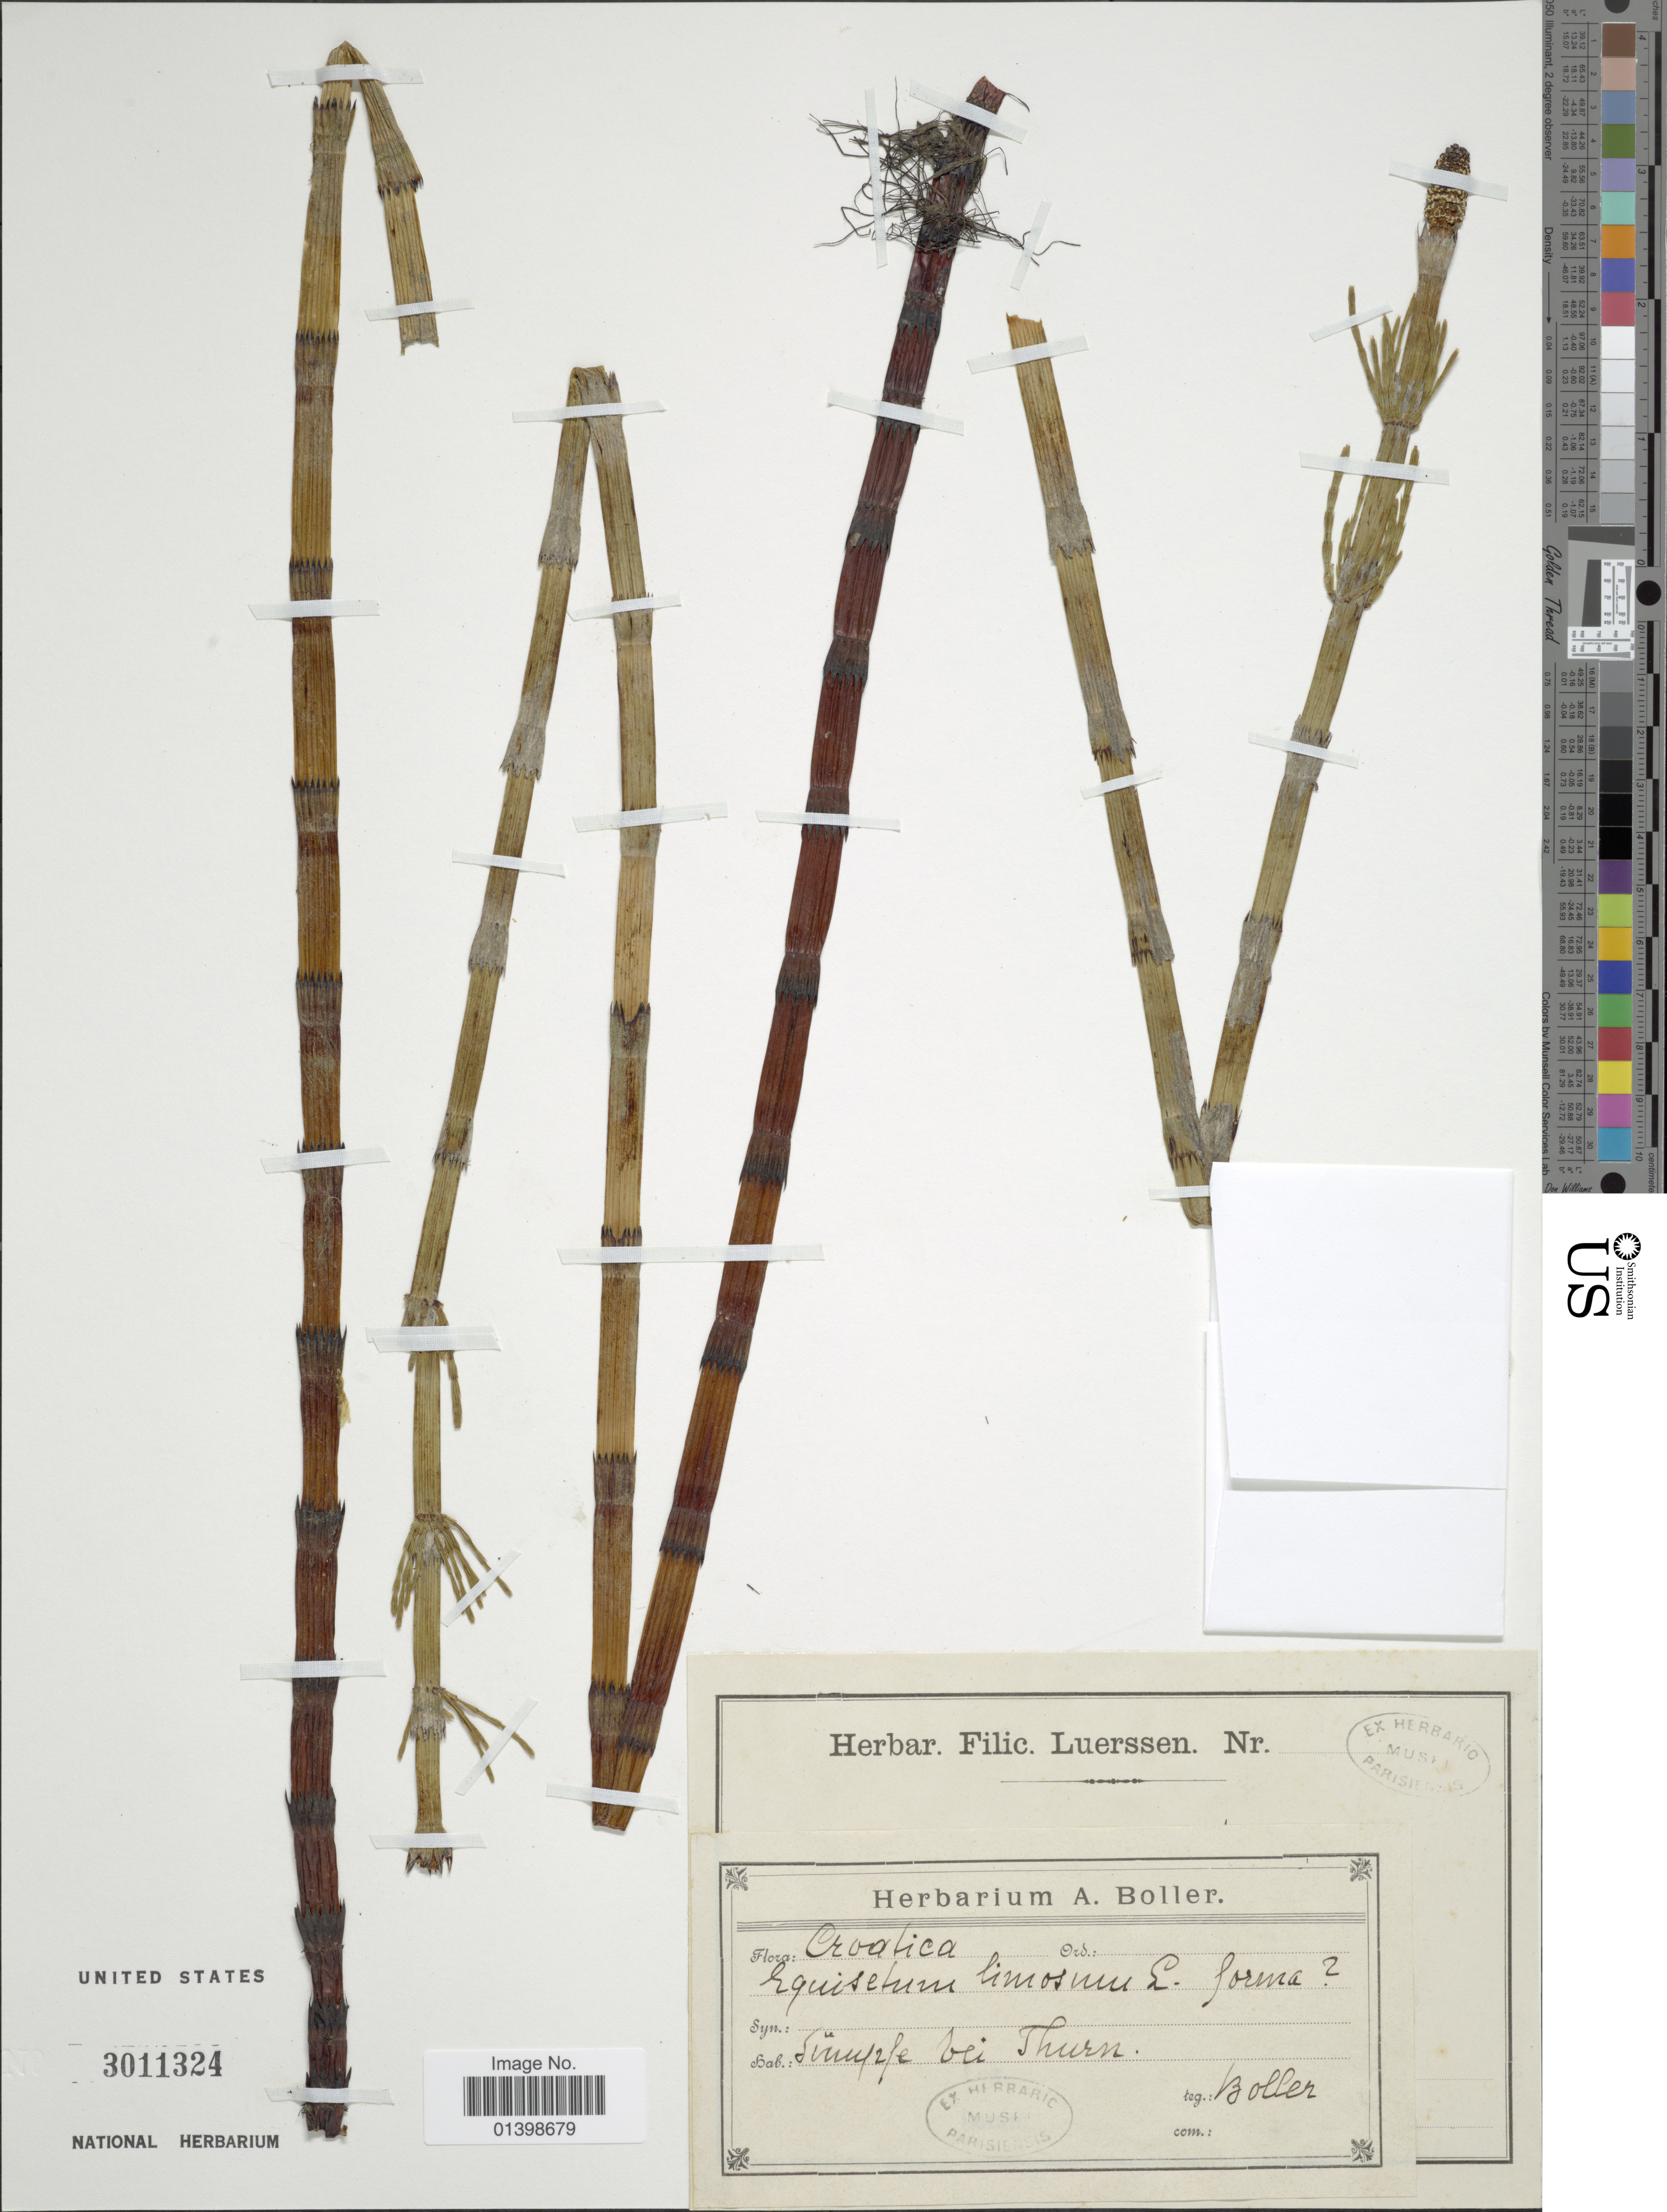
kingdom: Plantae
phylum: Tracheophyta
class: Polypodiopsida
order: Equisetales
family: Equisetaceae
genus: Equisetum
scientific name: Equisetum fluviatile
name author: L.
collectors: Boller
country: Croatia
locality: Sumpfe beu Thurn [interpreted]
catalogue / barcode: US 3011324